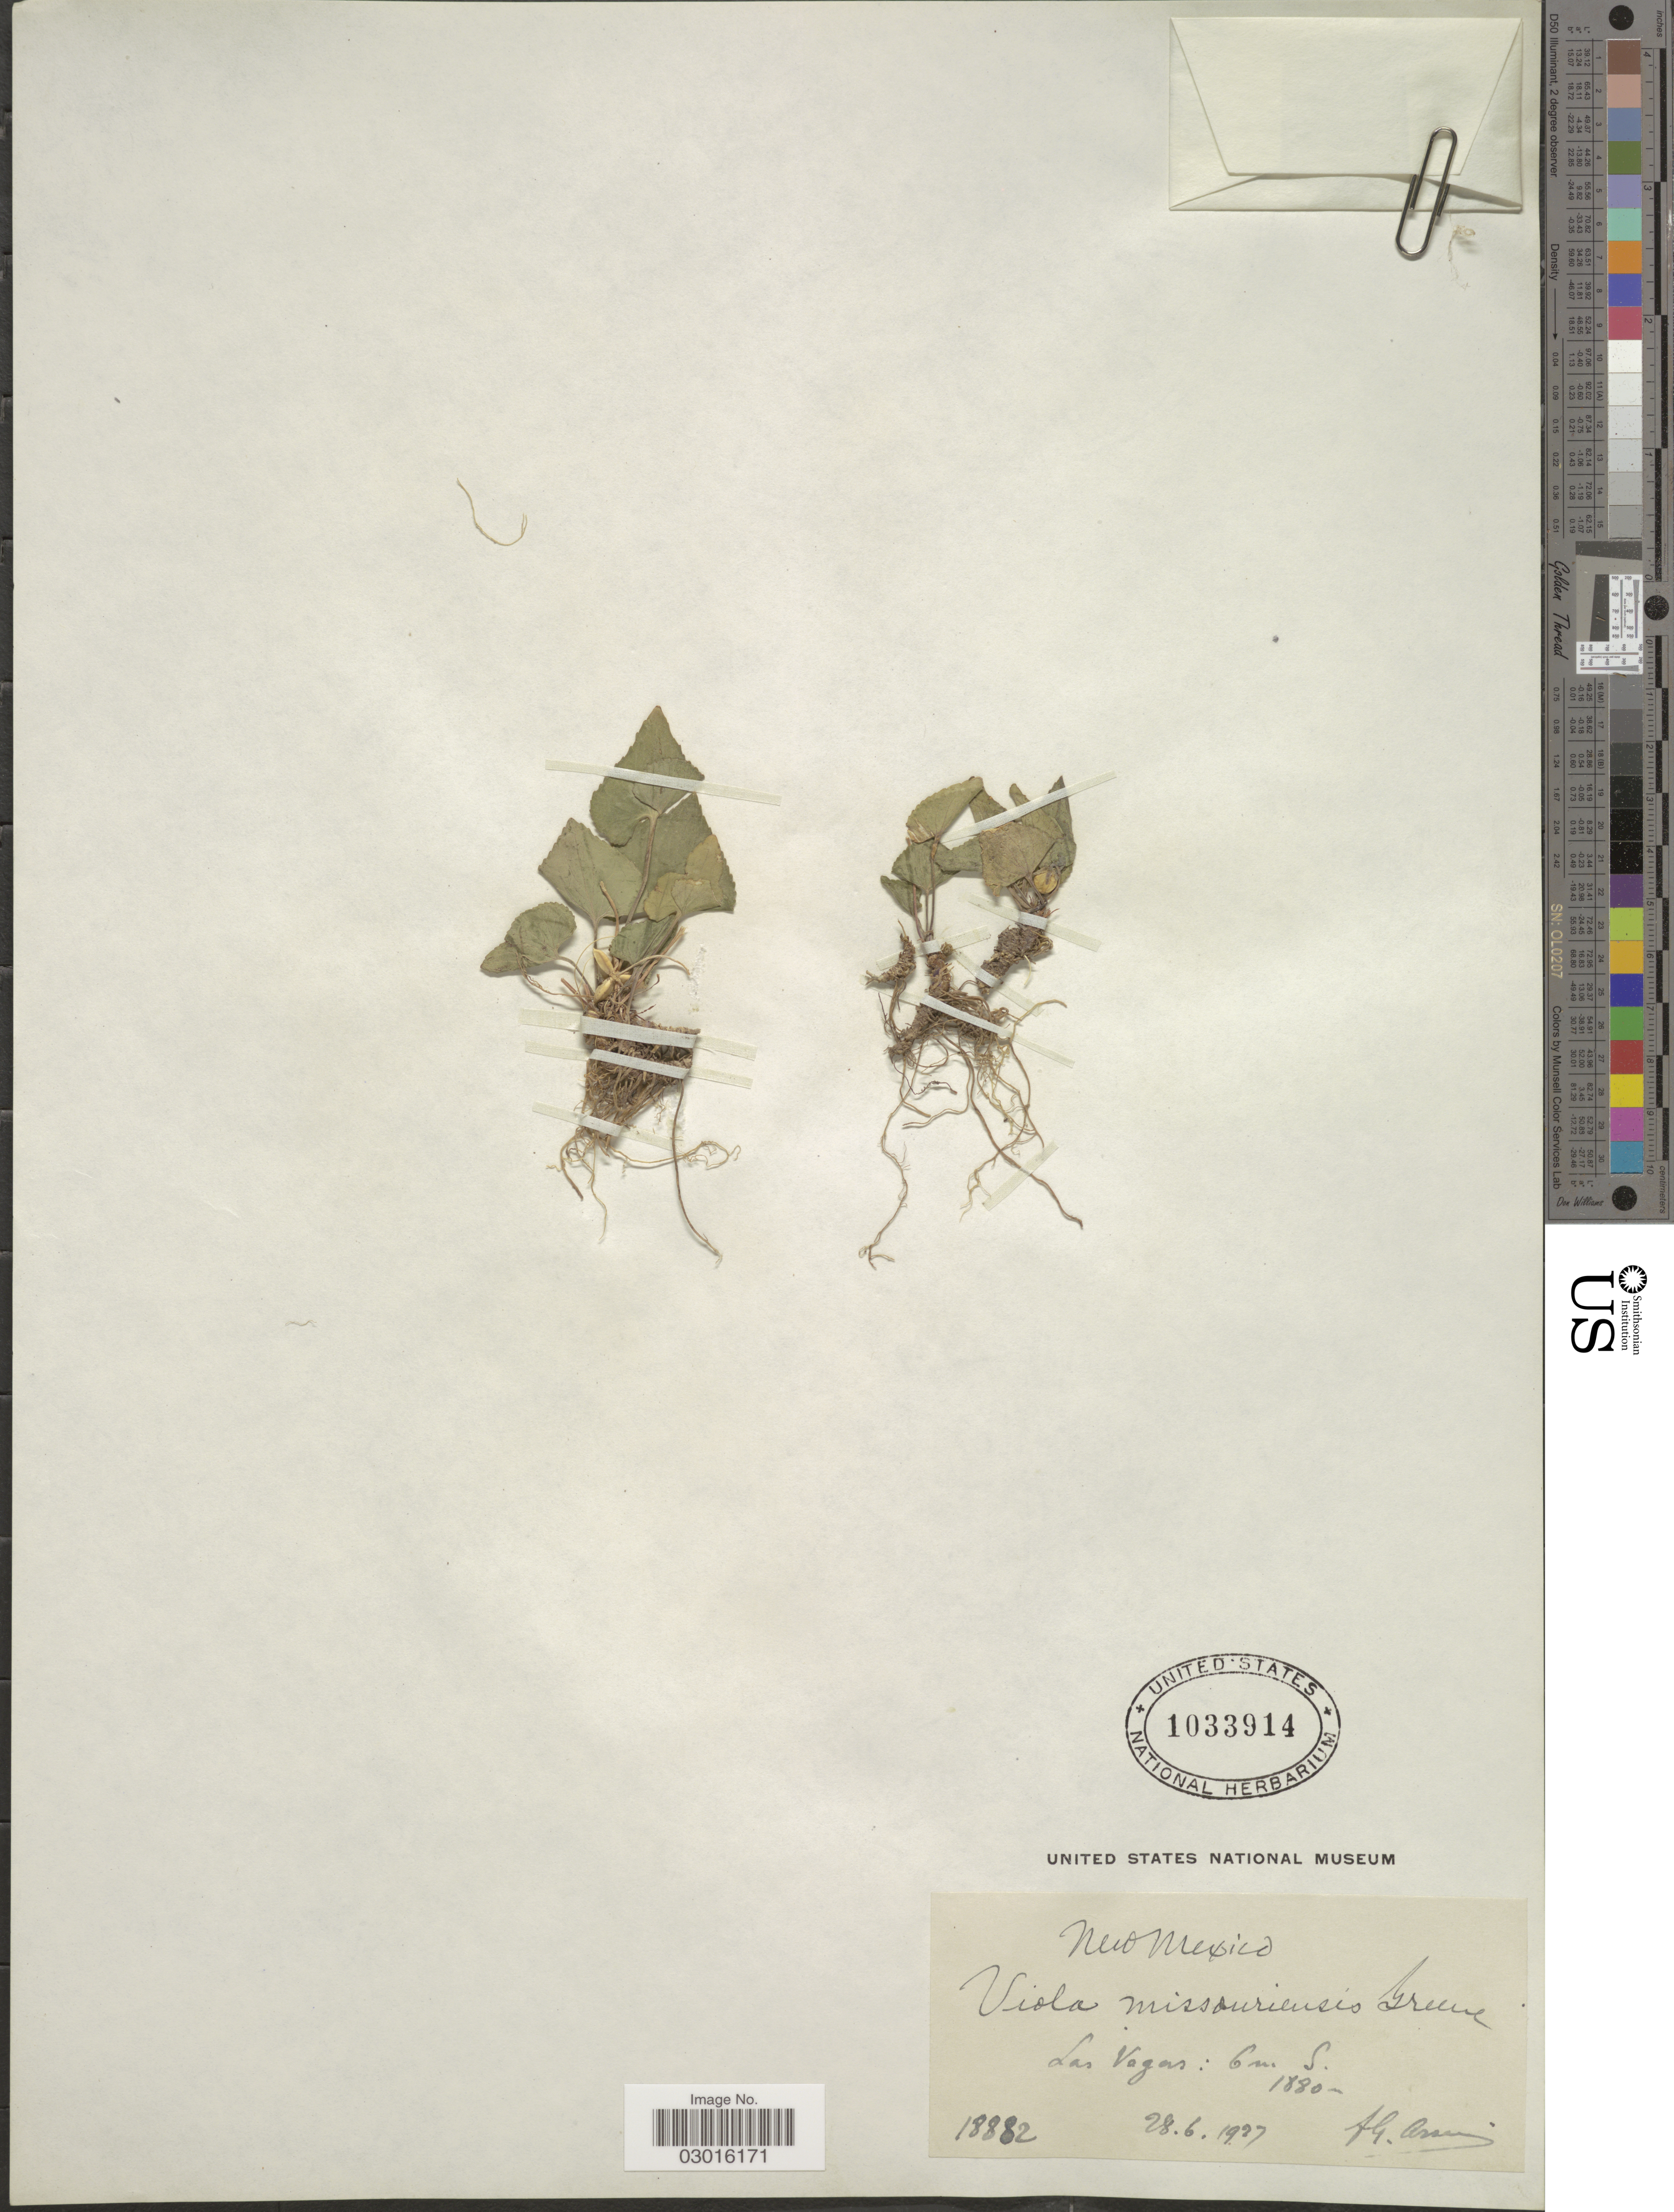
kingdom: Plantae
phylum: Tracheophyta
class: Magnoliopsida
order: Malpighiales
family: Violaceae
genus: Viola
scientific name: Viola missouriensis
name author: Greene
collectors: F. Arsène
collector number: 18882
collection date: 1927-06-28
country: United States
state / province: New Mexico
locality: Las Vegas: 6 m. S.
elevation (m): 1880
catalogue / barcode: US 1033914